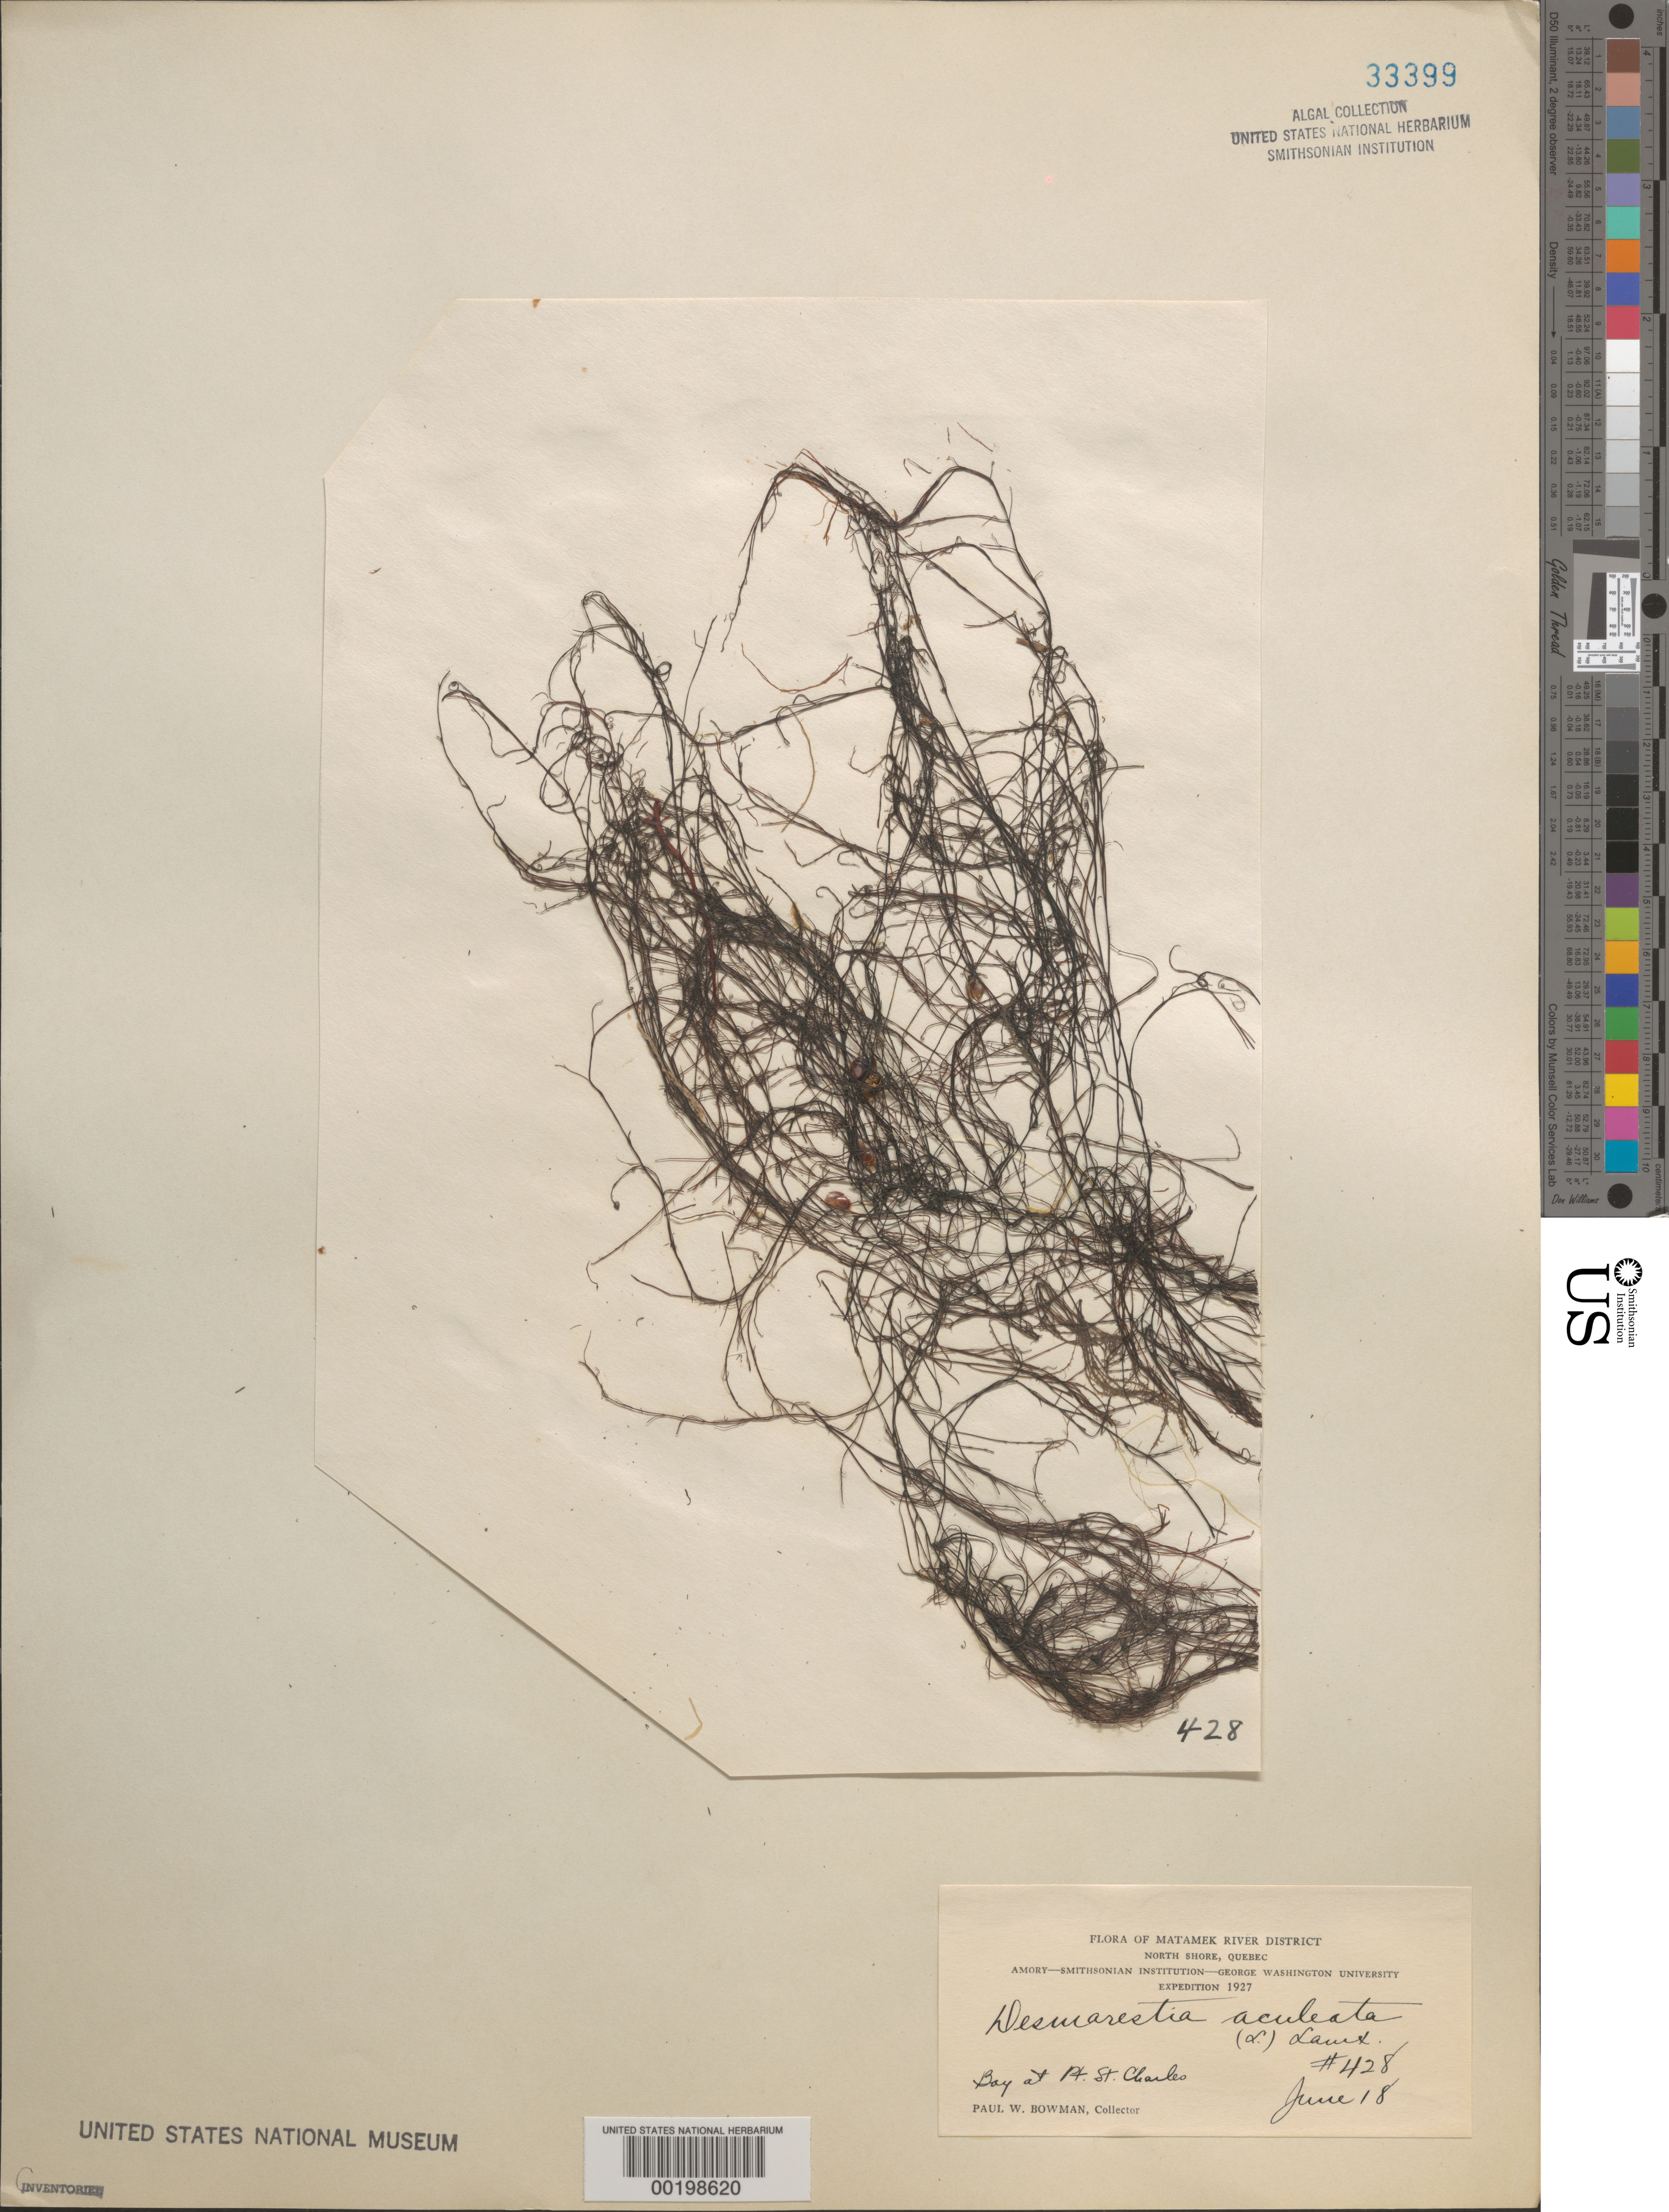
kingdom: Chromista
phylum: Ochrophyta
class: Phaeophyceae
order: Desmarestiales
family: Desmarestiaceae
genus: Desmarestia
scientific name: Desmarestia aculeata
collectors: P. Bowman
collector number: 428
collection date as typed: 18 Jun 1927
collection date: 1927-06-18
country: Canada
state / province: Quebec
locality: Matamek river district, north shore, bay at point st. charles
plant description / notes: Amory-Smithsonian Institution-George Washington University Expedition, 1927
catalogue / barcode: US 33399